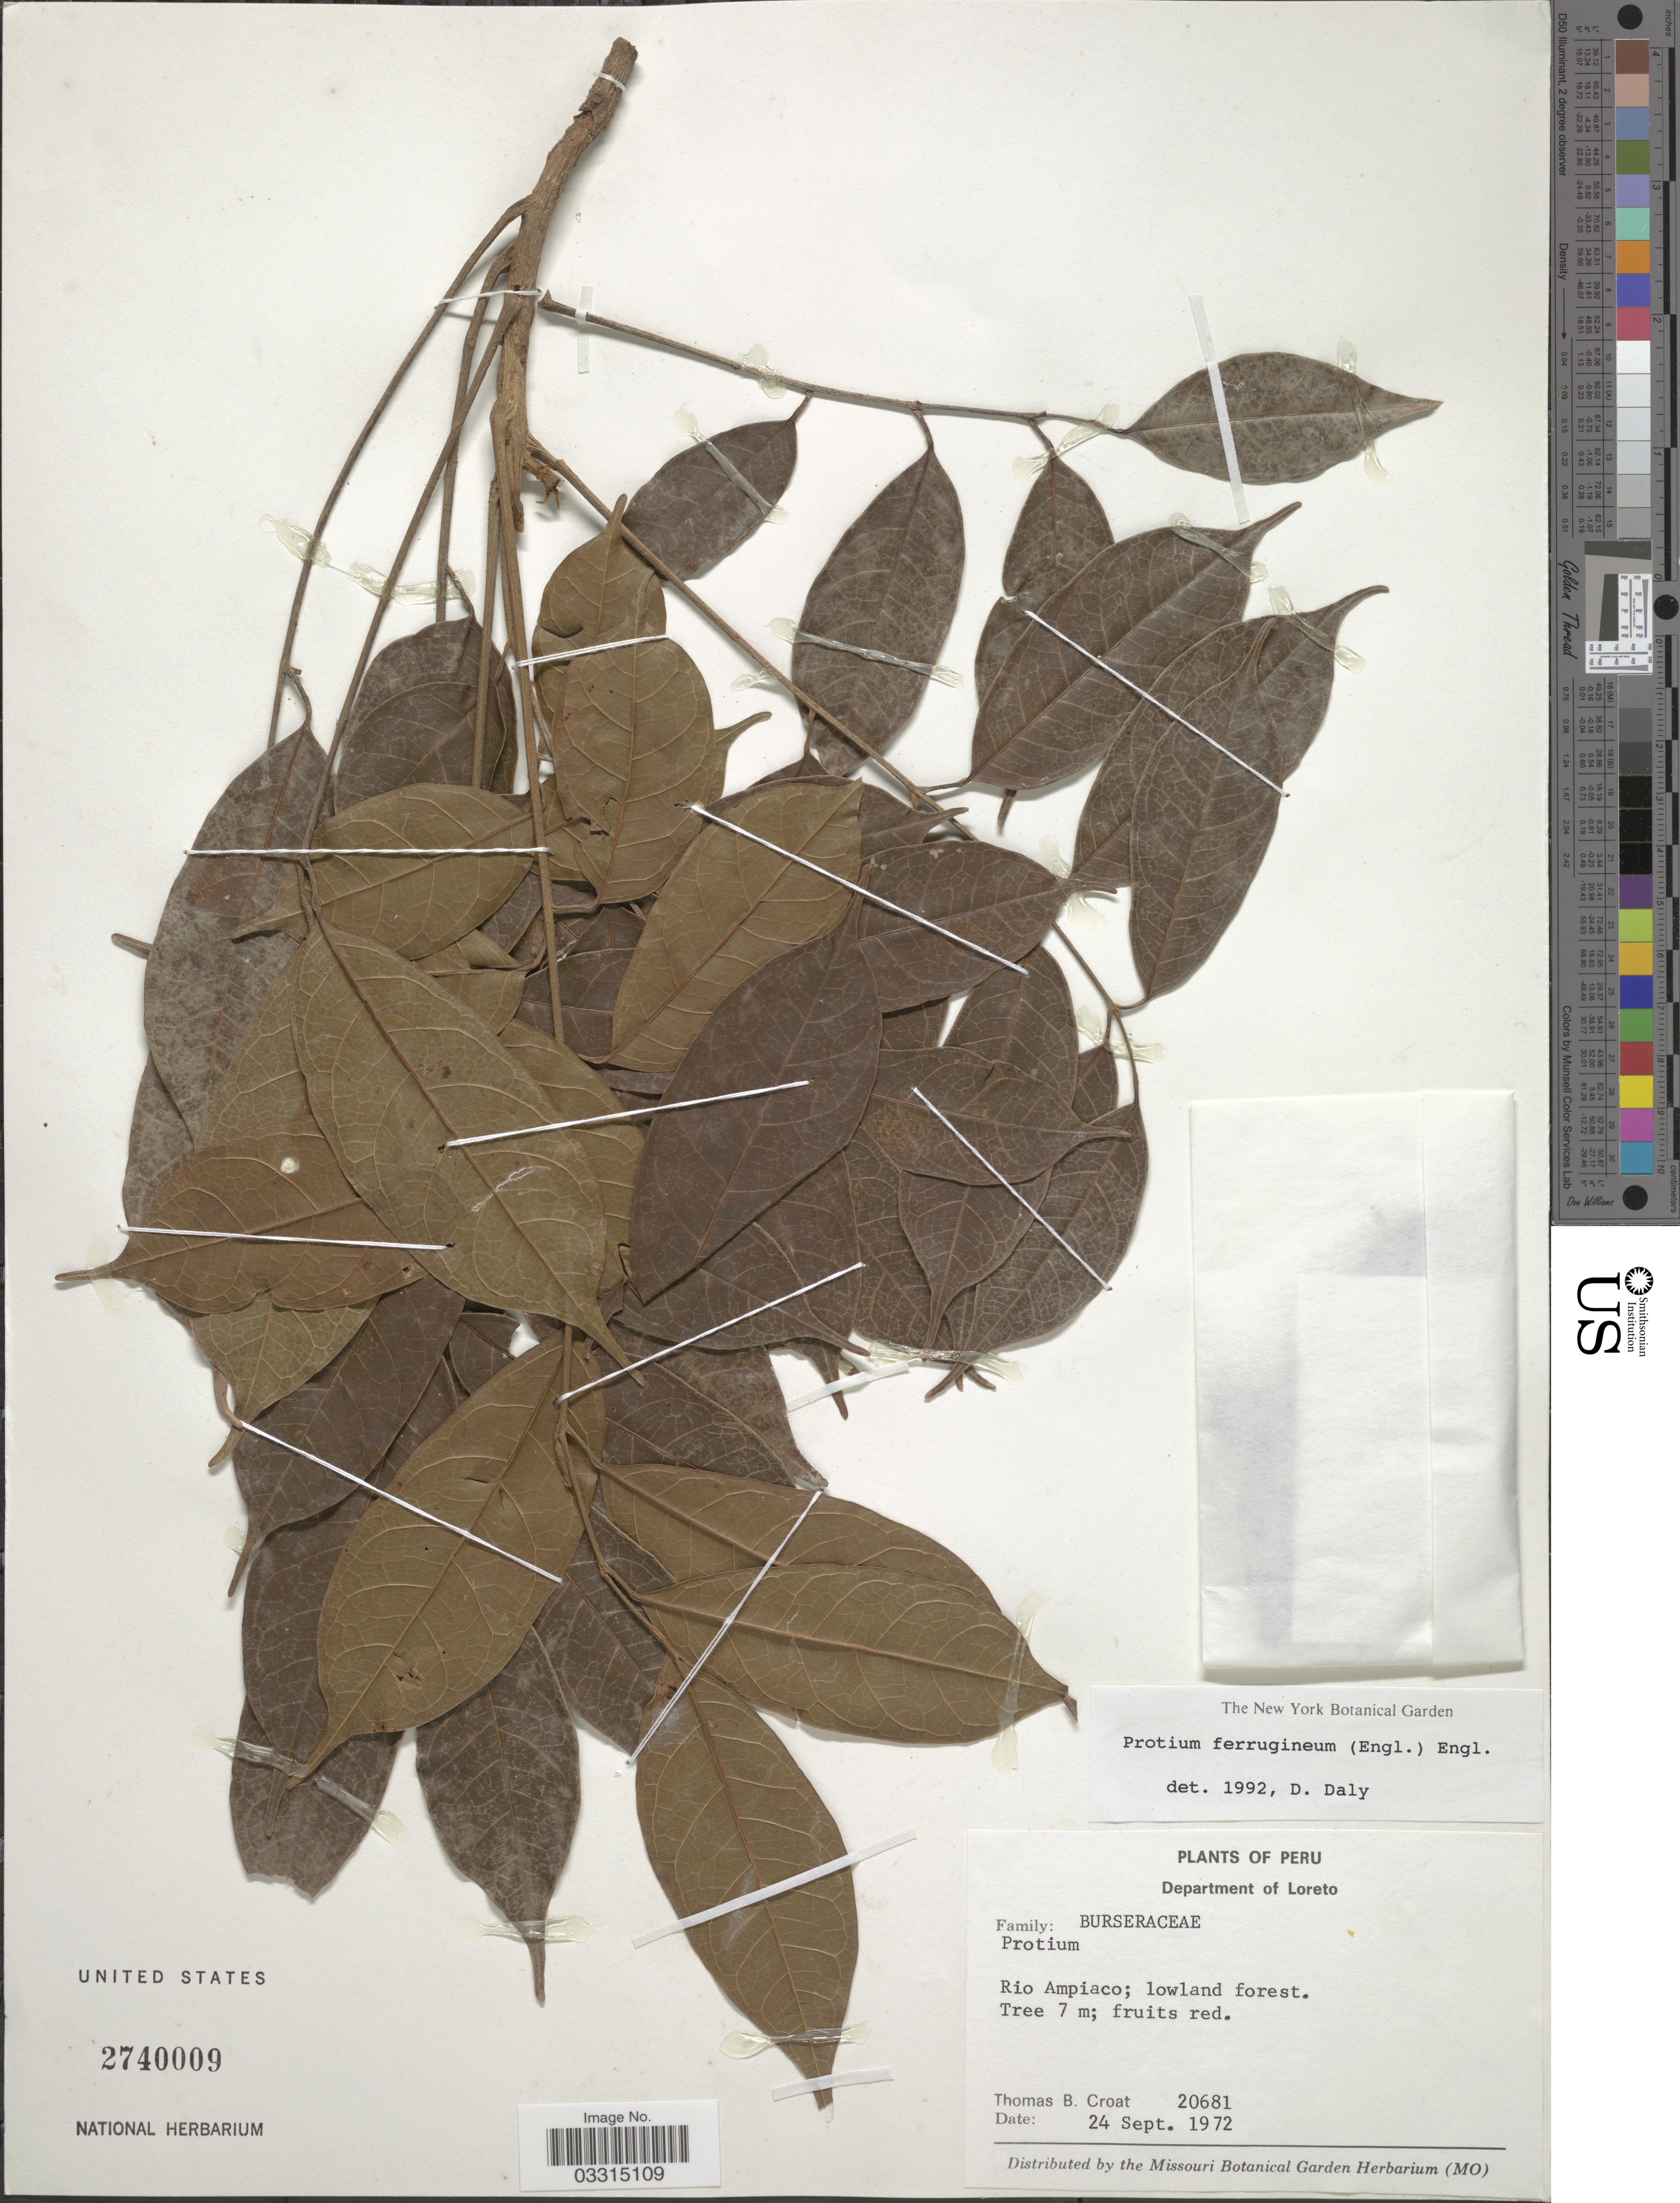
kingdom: Plantae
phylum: Tracheophyta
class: Magnoliopsida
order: Sapindales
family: Burseraceae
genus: Protium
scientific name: Protium ferrugineum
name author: (Engl.) Engl.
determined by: Daly, Douglas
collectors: T. B. Croat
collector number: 20681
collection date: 1972-09-24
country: Peru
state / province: Loreto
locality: Department of Loreto. Rio Ampiaco.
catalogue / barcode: US 2740009